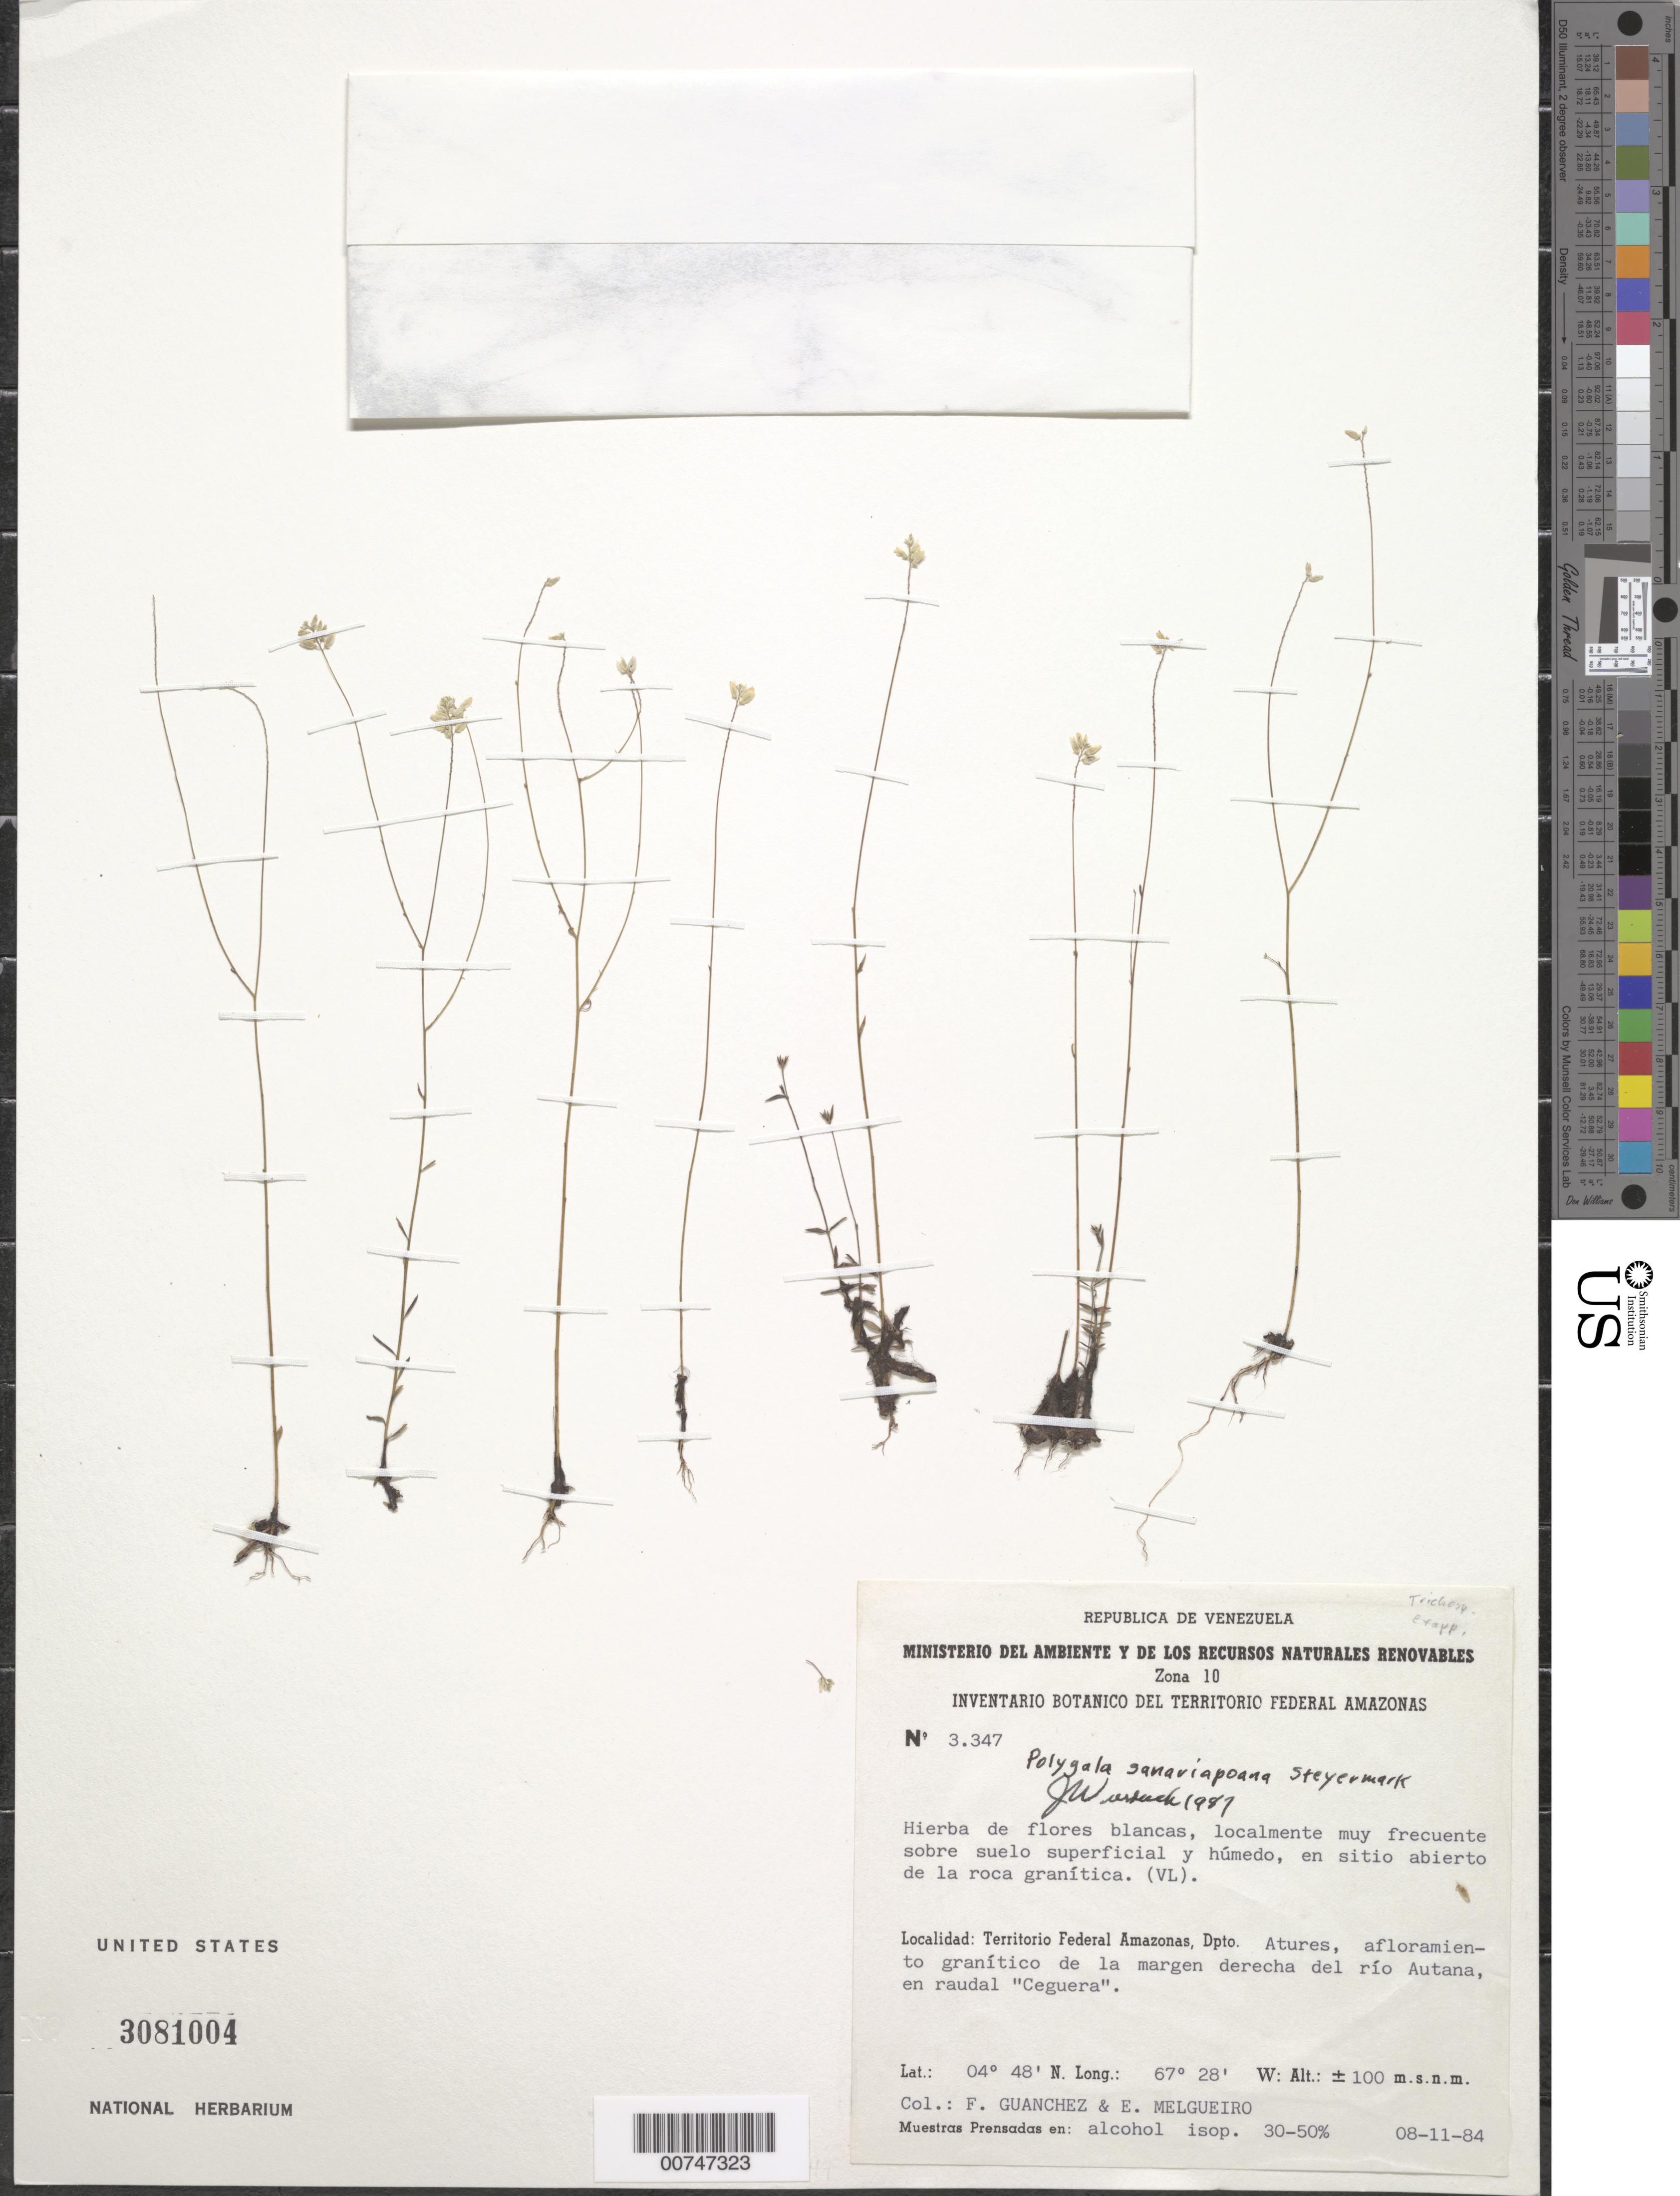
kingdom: Plantae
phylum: Tracheophyta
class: Magnoliopsida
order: Fabales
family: Polygalaceae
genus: Polygala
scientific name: Polygala sanariapoana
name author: Steyerm.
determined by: Wurdack, John J., (US), US (UNITED STATES)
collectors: F. Guánchez M.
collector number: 3347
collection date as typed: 8-Nov-84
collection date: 1984-11-08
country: Venezuela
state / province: Amazonas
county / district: Atures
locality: Río Autana, en raudal "Ceguera"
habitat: Shallow wet ground, in open places on granitic rocks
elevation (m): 100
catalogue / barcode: US 3081004